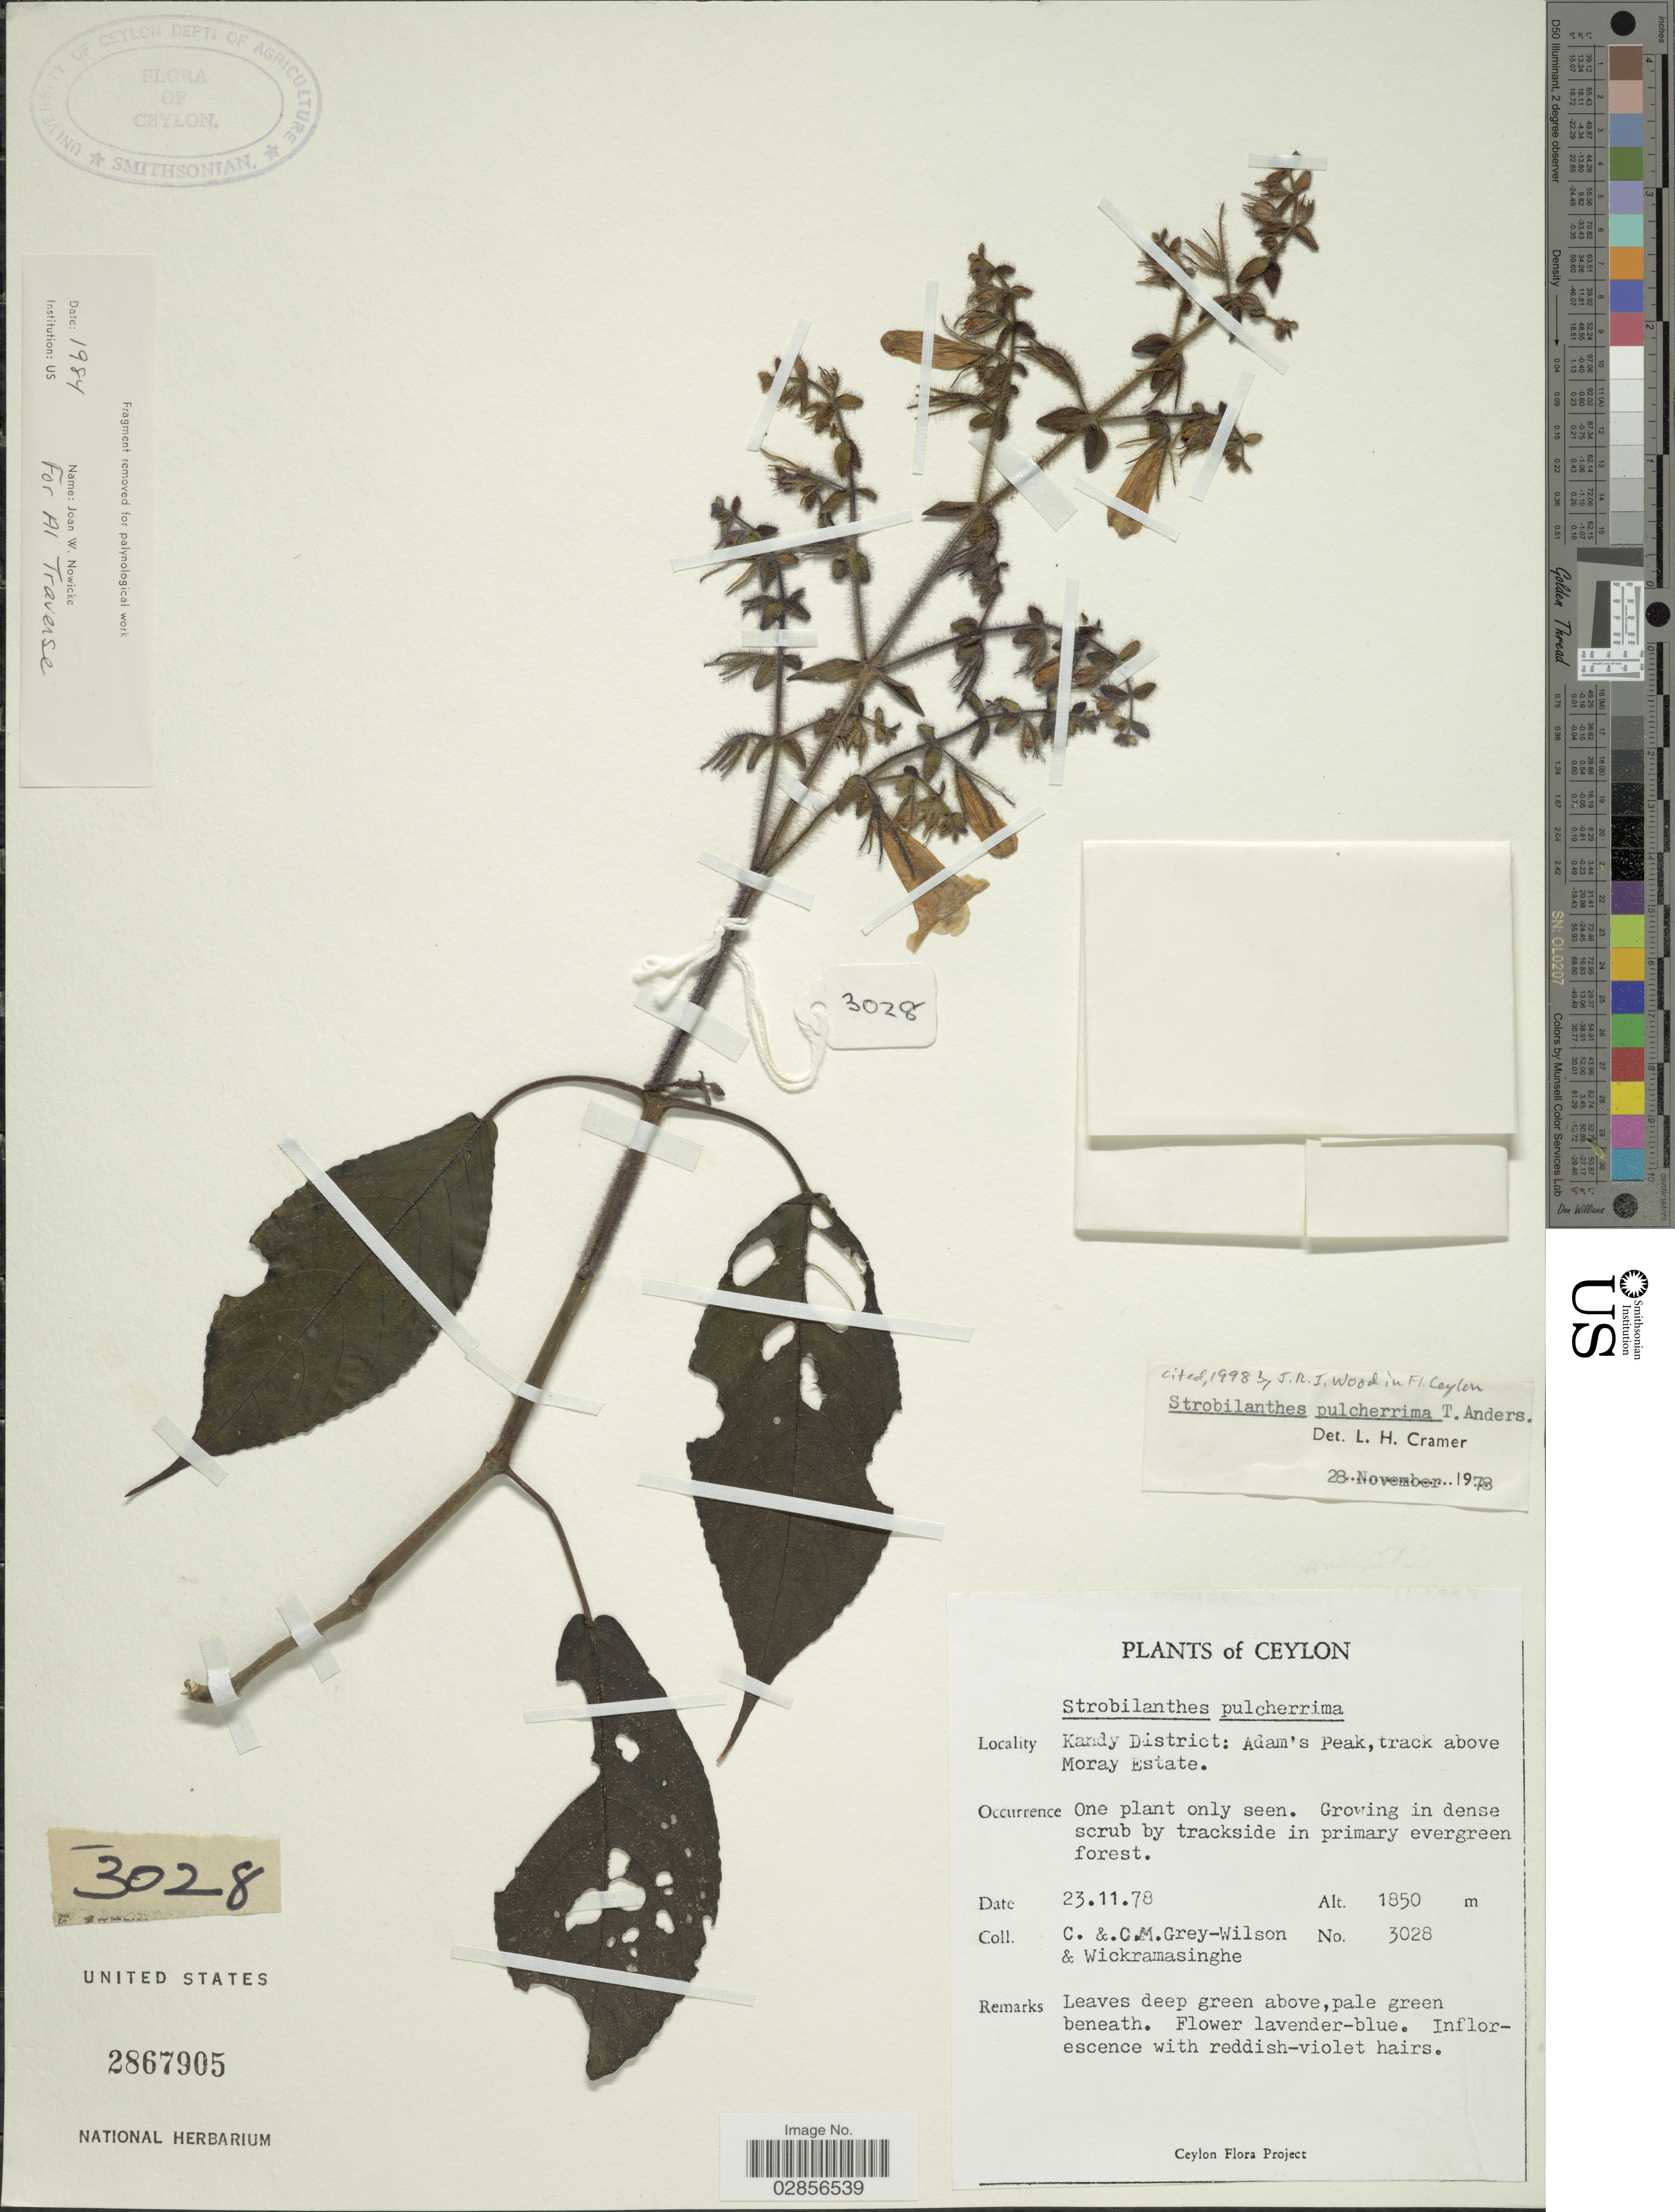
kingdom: Plantae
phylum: Tracheophyta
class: Magnoliopsida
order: Lamiales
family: Acanthaceae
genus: Strobilanthes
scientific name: Strobilanthes pulcherrima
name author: T. Anderson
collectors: C. Grey-Wilson, C. Grey-Wilson & -. Wickramasinghe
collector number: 3028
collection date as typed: Transcribed d/m/y: 23/11/78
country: Sri Lanka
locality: Ceylon. Kandy District: Adam's Peak, track above Moray Estate.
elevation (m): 1850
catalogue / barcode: US 2867905